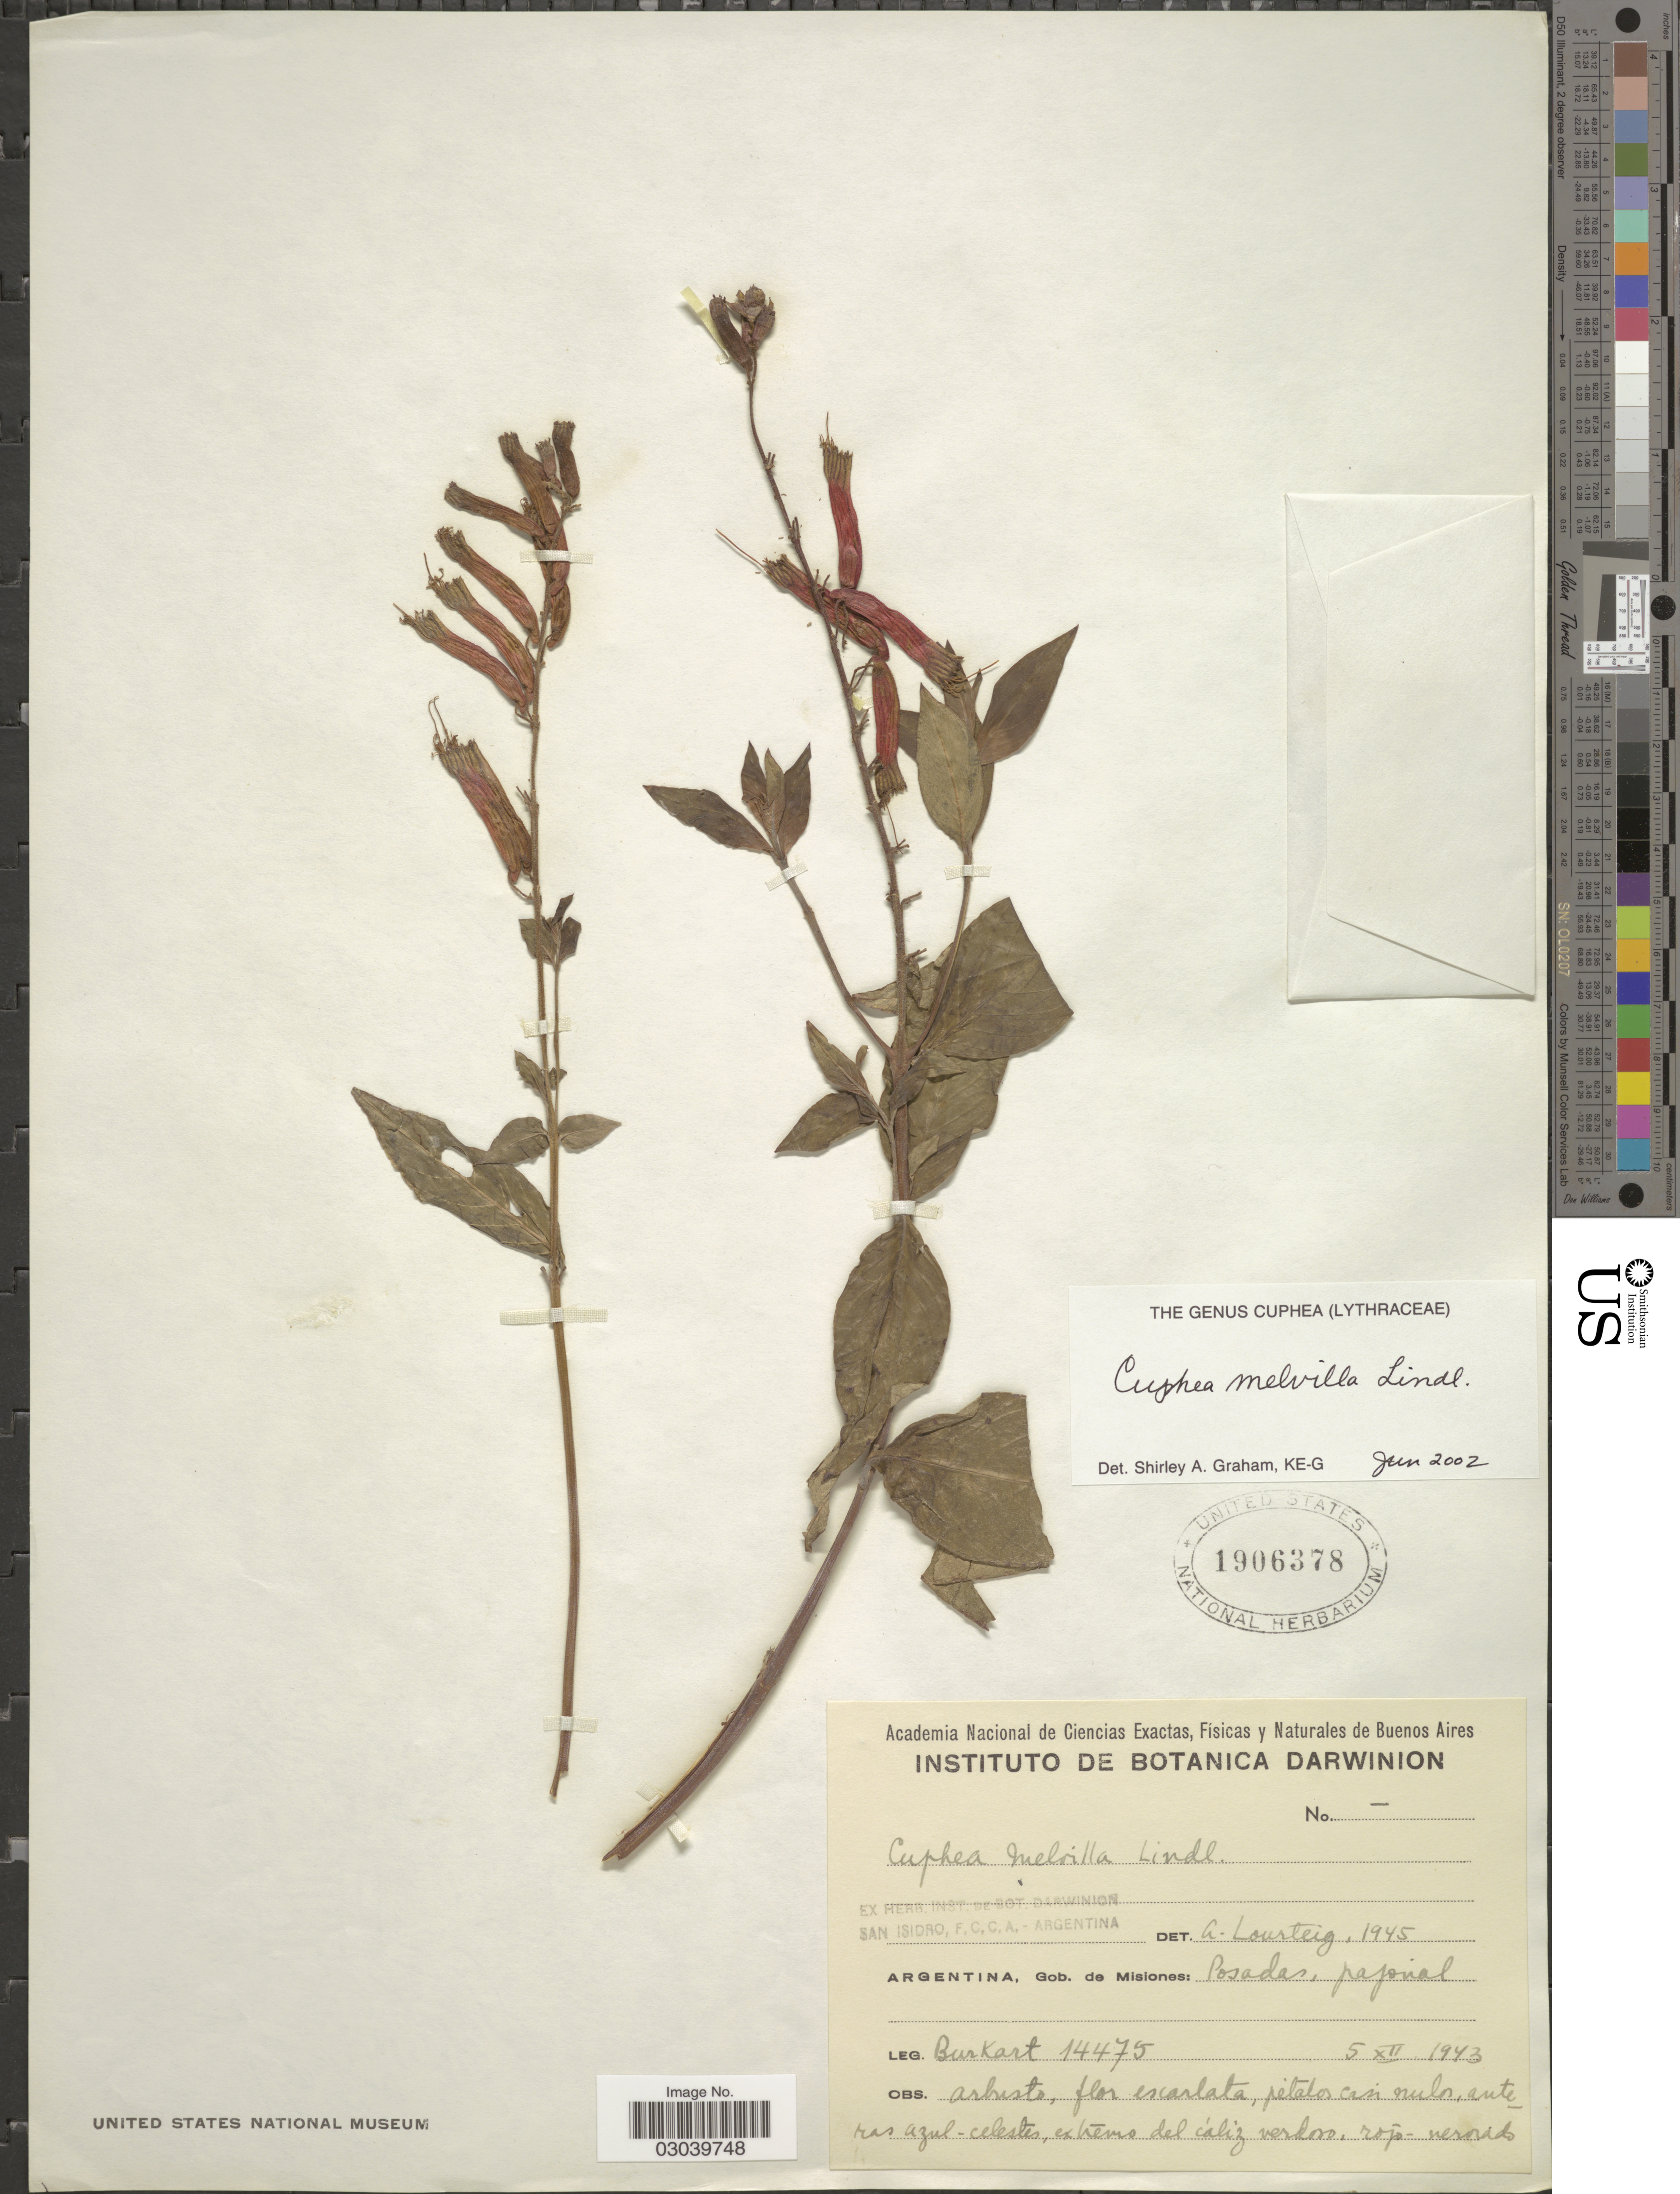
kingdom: Plantae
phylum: Tracheophyta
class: Magnoliopsida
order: Myrtales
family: Lythraceae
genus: Cuphea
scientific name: Cuphea melvilla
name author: Lindl.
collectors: -- Burkart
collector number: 14475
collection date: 1943-12-05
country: Argentina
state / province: Misiones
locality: Gob. de Misiones: Posadas, pajonal.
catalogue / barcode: US 1906378